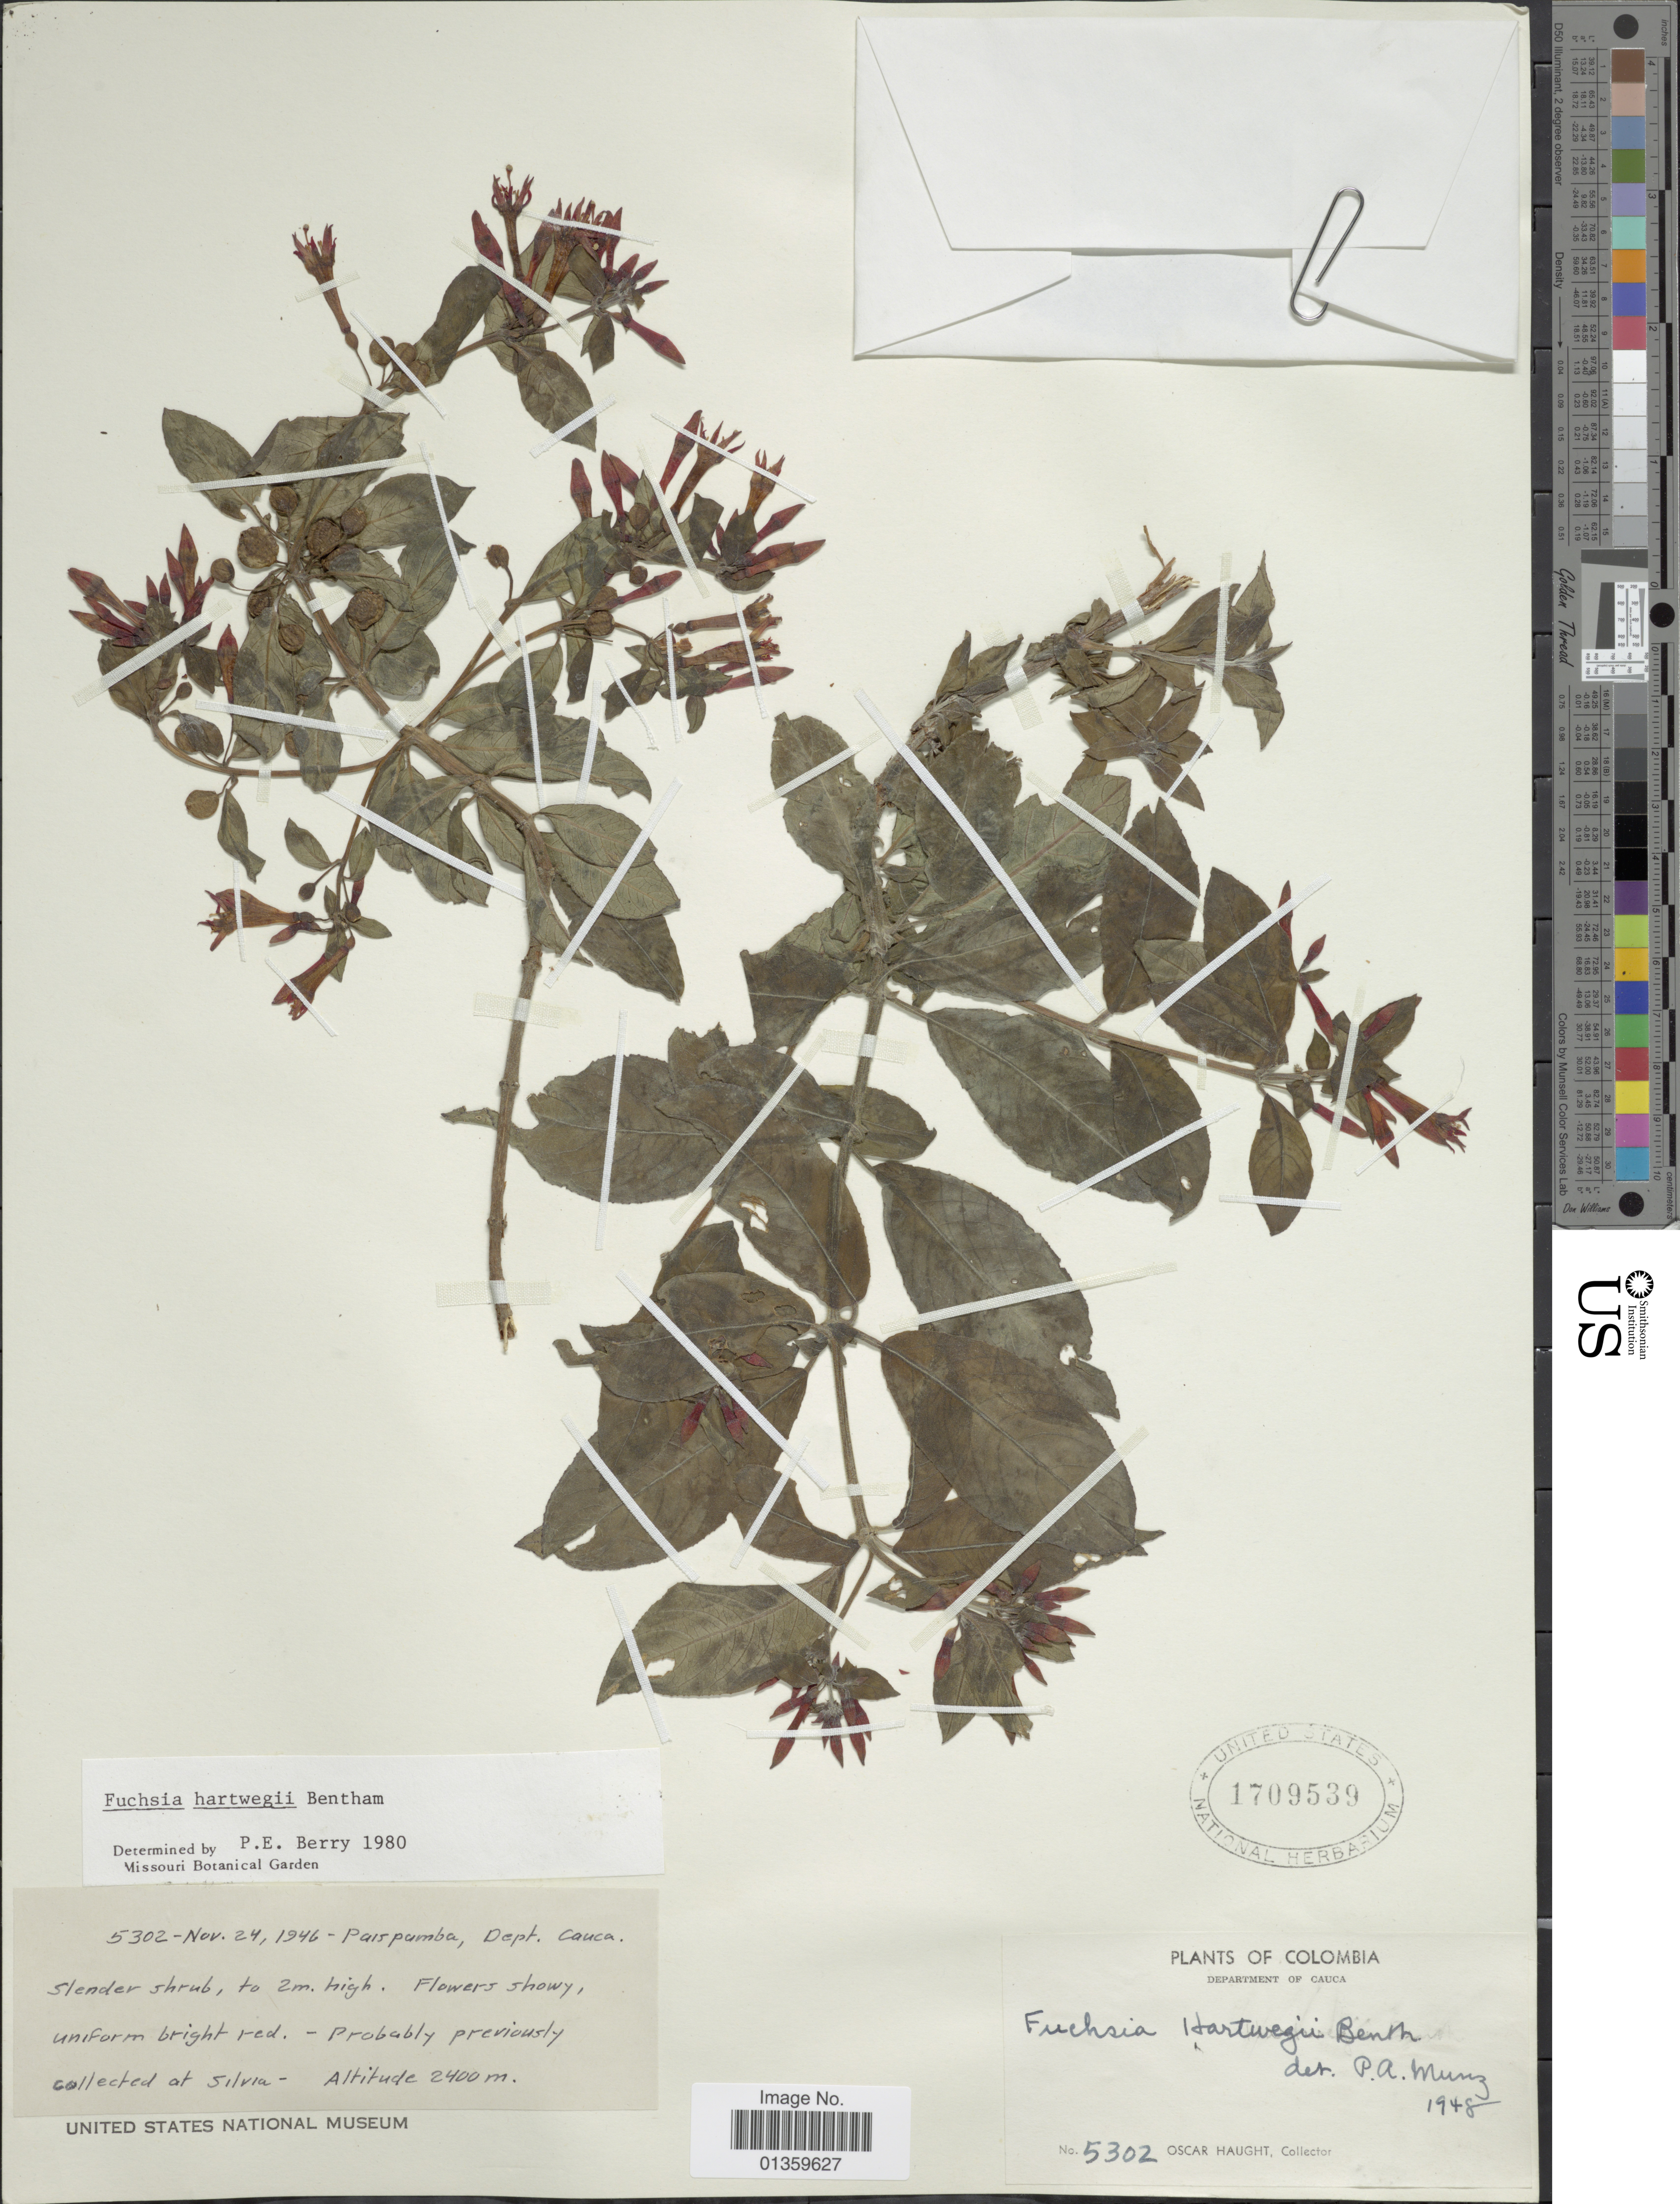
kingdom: Plantae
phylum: Tracheophyta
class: Magnoliopsida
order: Myrtales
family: Onagraceae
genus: Fuchsia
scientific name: Fuchsia hartwegii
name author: Benth.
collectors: O. L. Haught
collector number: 5302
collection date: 1946-11-24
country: Colombia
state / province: Cauca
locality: Paispumba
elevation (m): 2400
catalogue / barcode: US 1709539